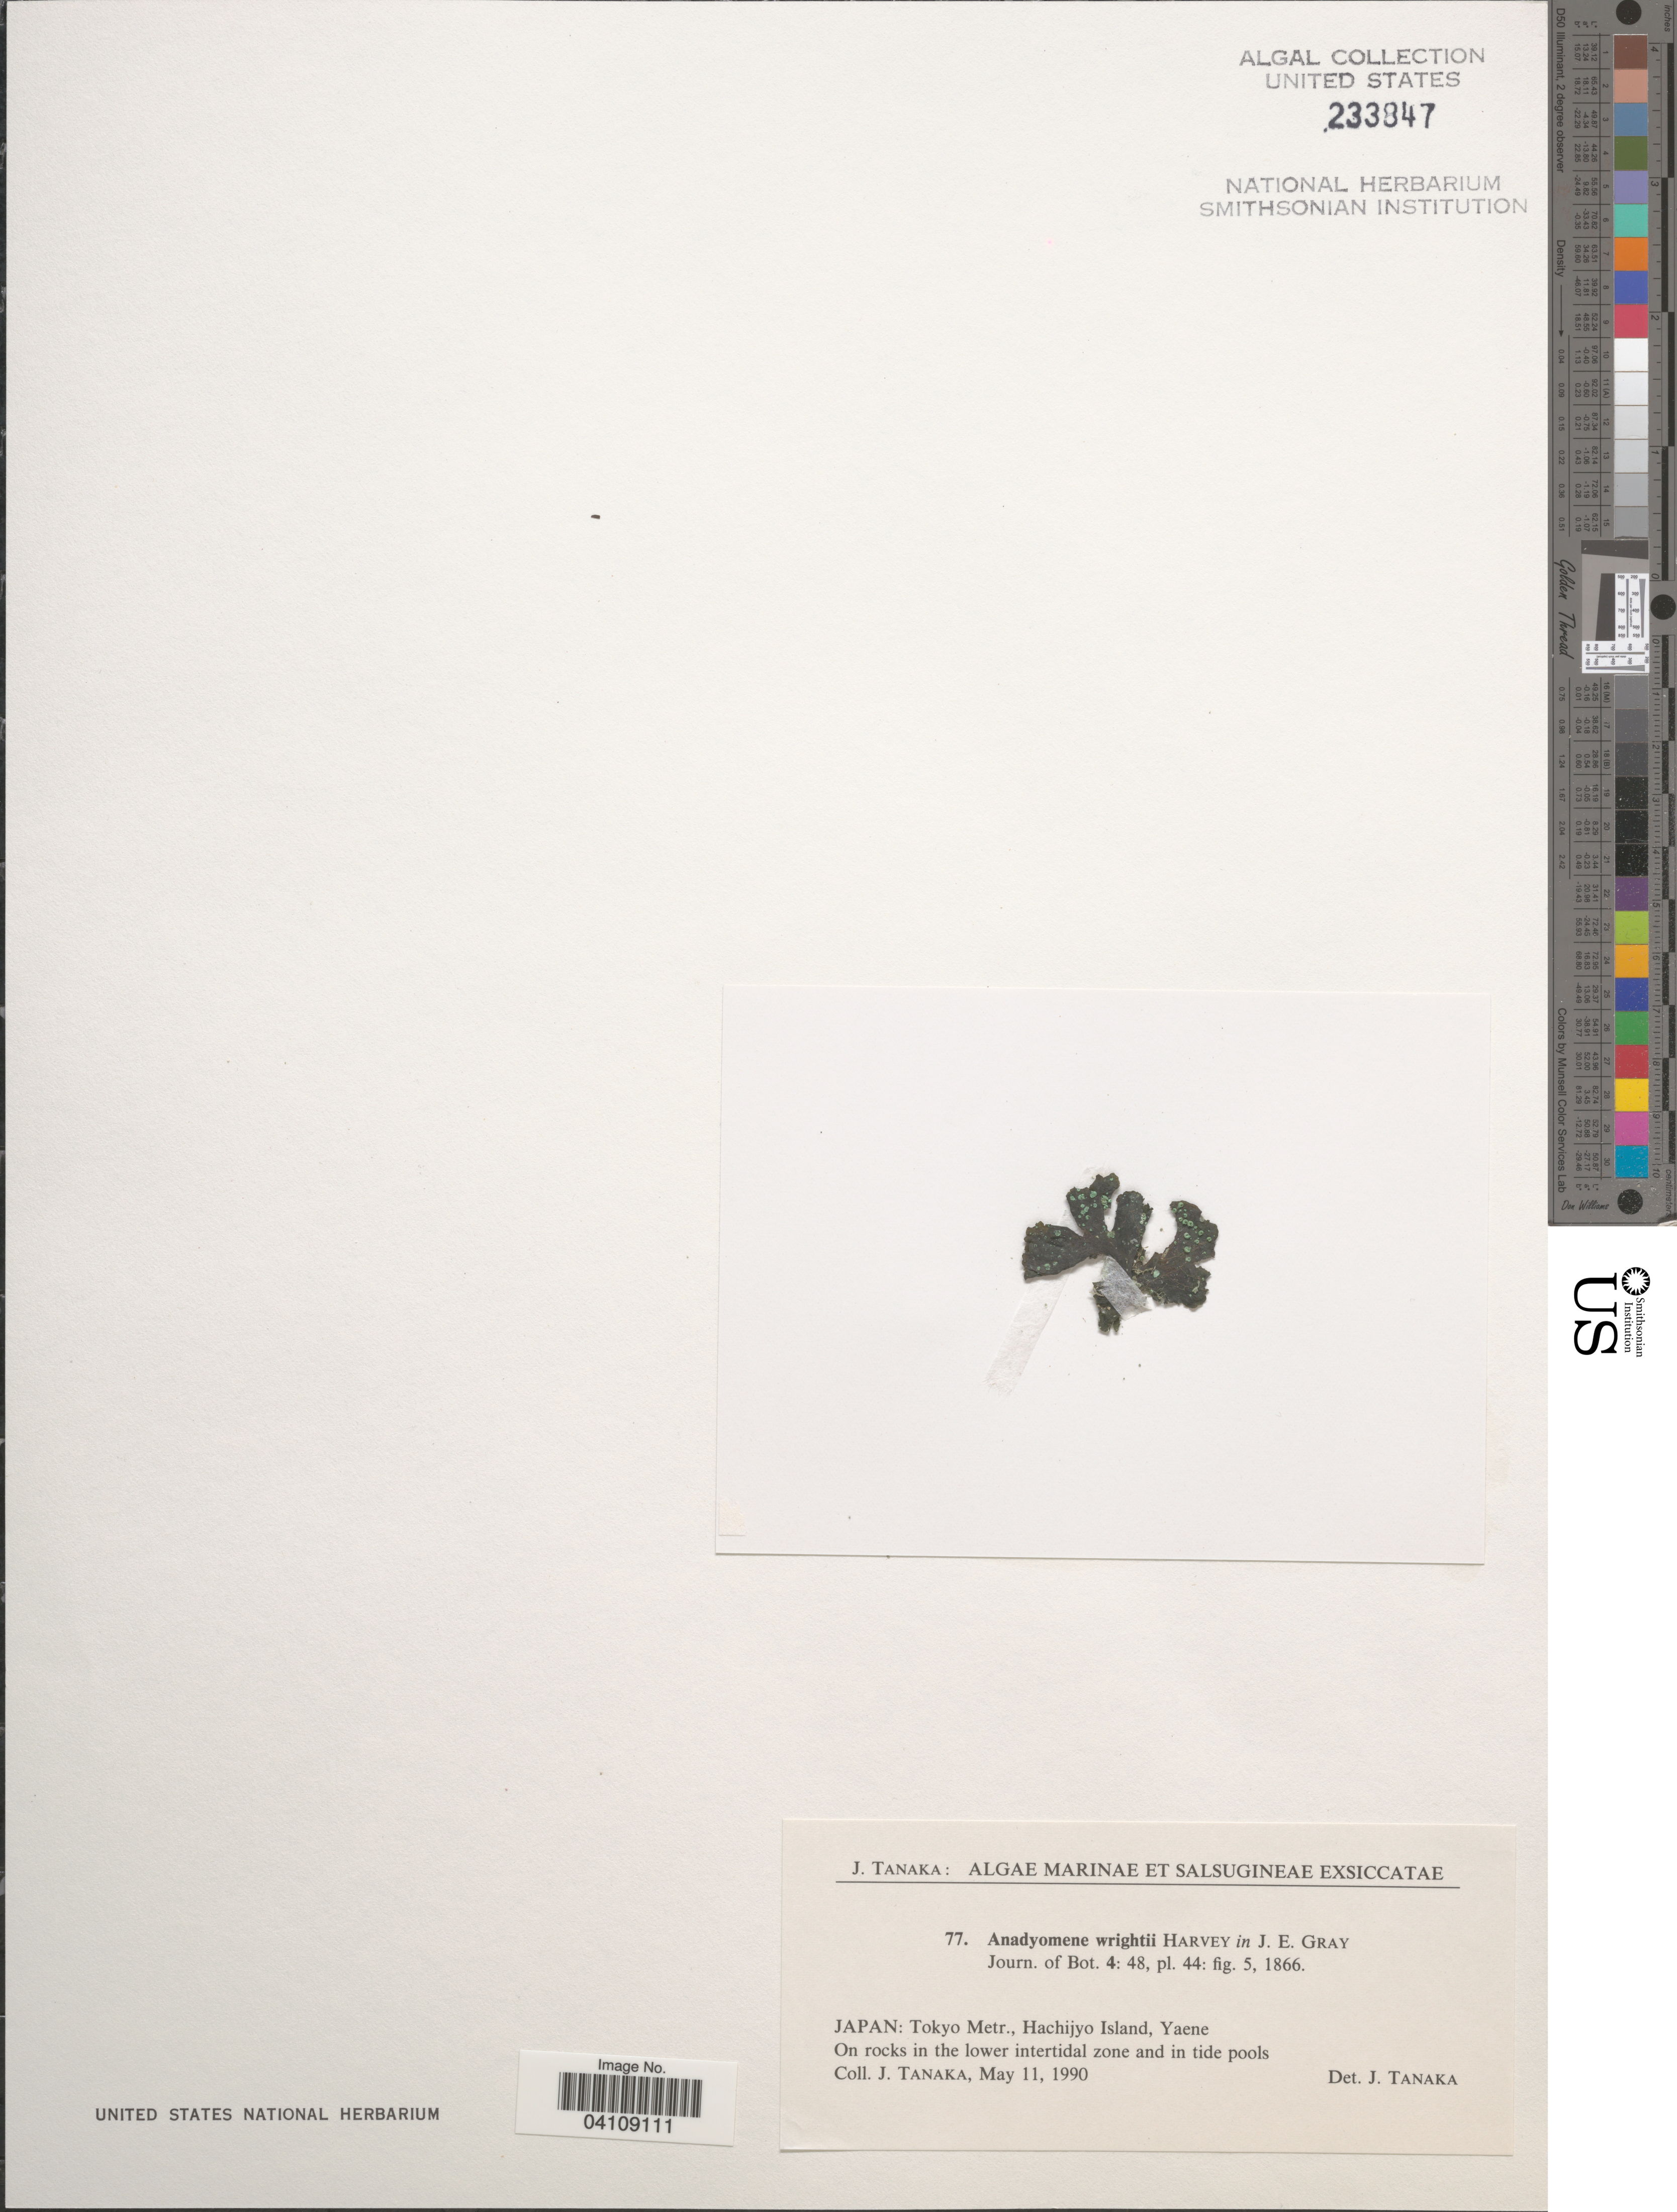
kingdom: Plantae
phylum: Chlorophyta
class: Ulvophyceae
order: Cladophorales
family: Anadyomenaceae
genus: Anadyomene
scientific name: Anadyomene wrightii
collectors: J. Tanaka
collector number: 77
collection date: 1990-05-11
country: Japan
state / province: Tokyo, Federal City of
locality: Tokyo Metr., Hachijyo Island, Yaene.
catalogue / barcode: US 233847